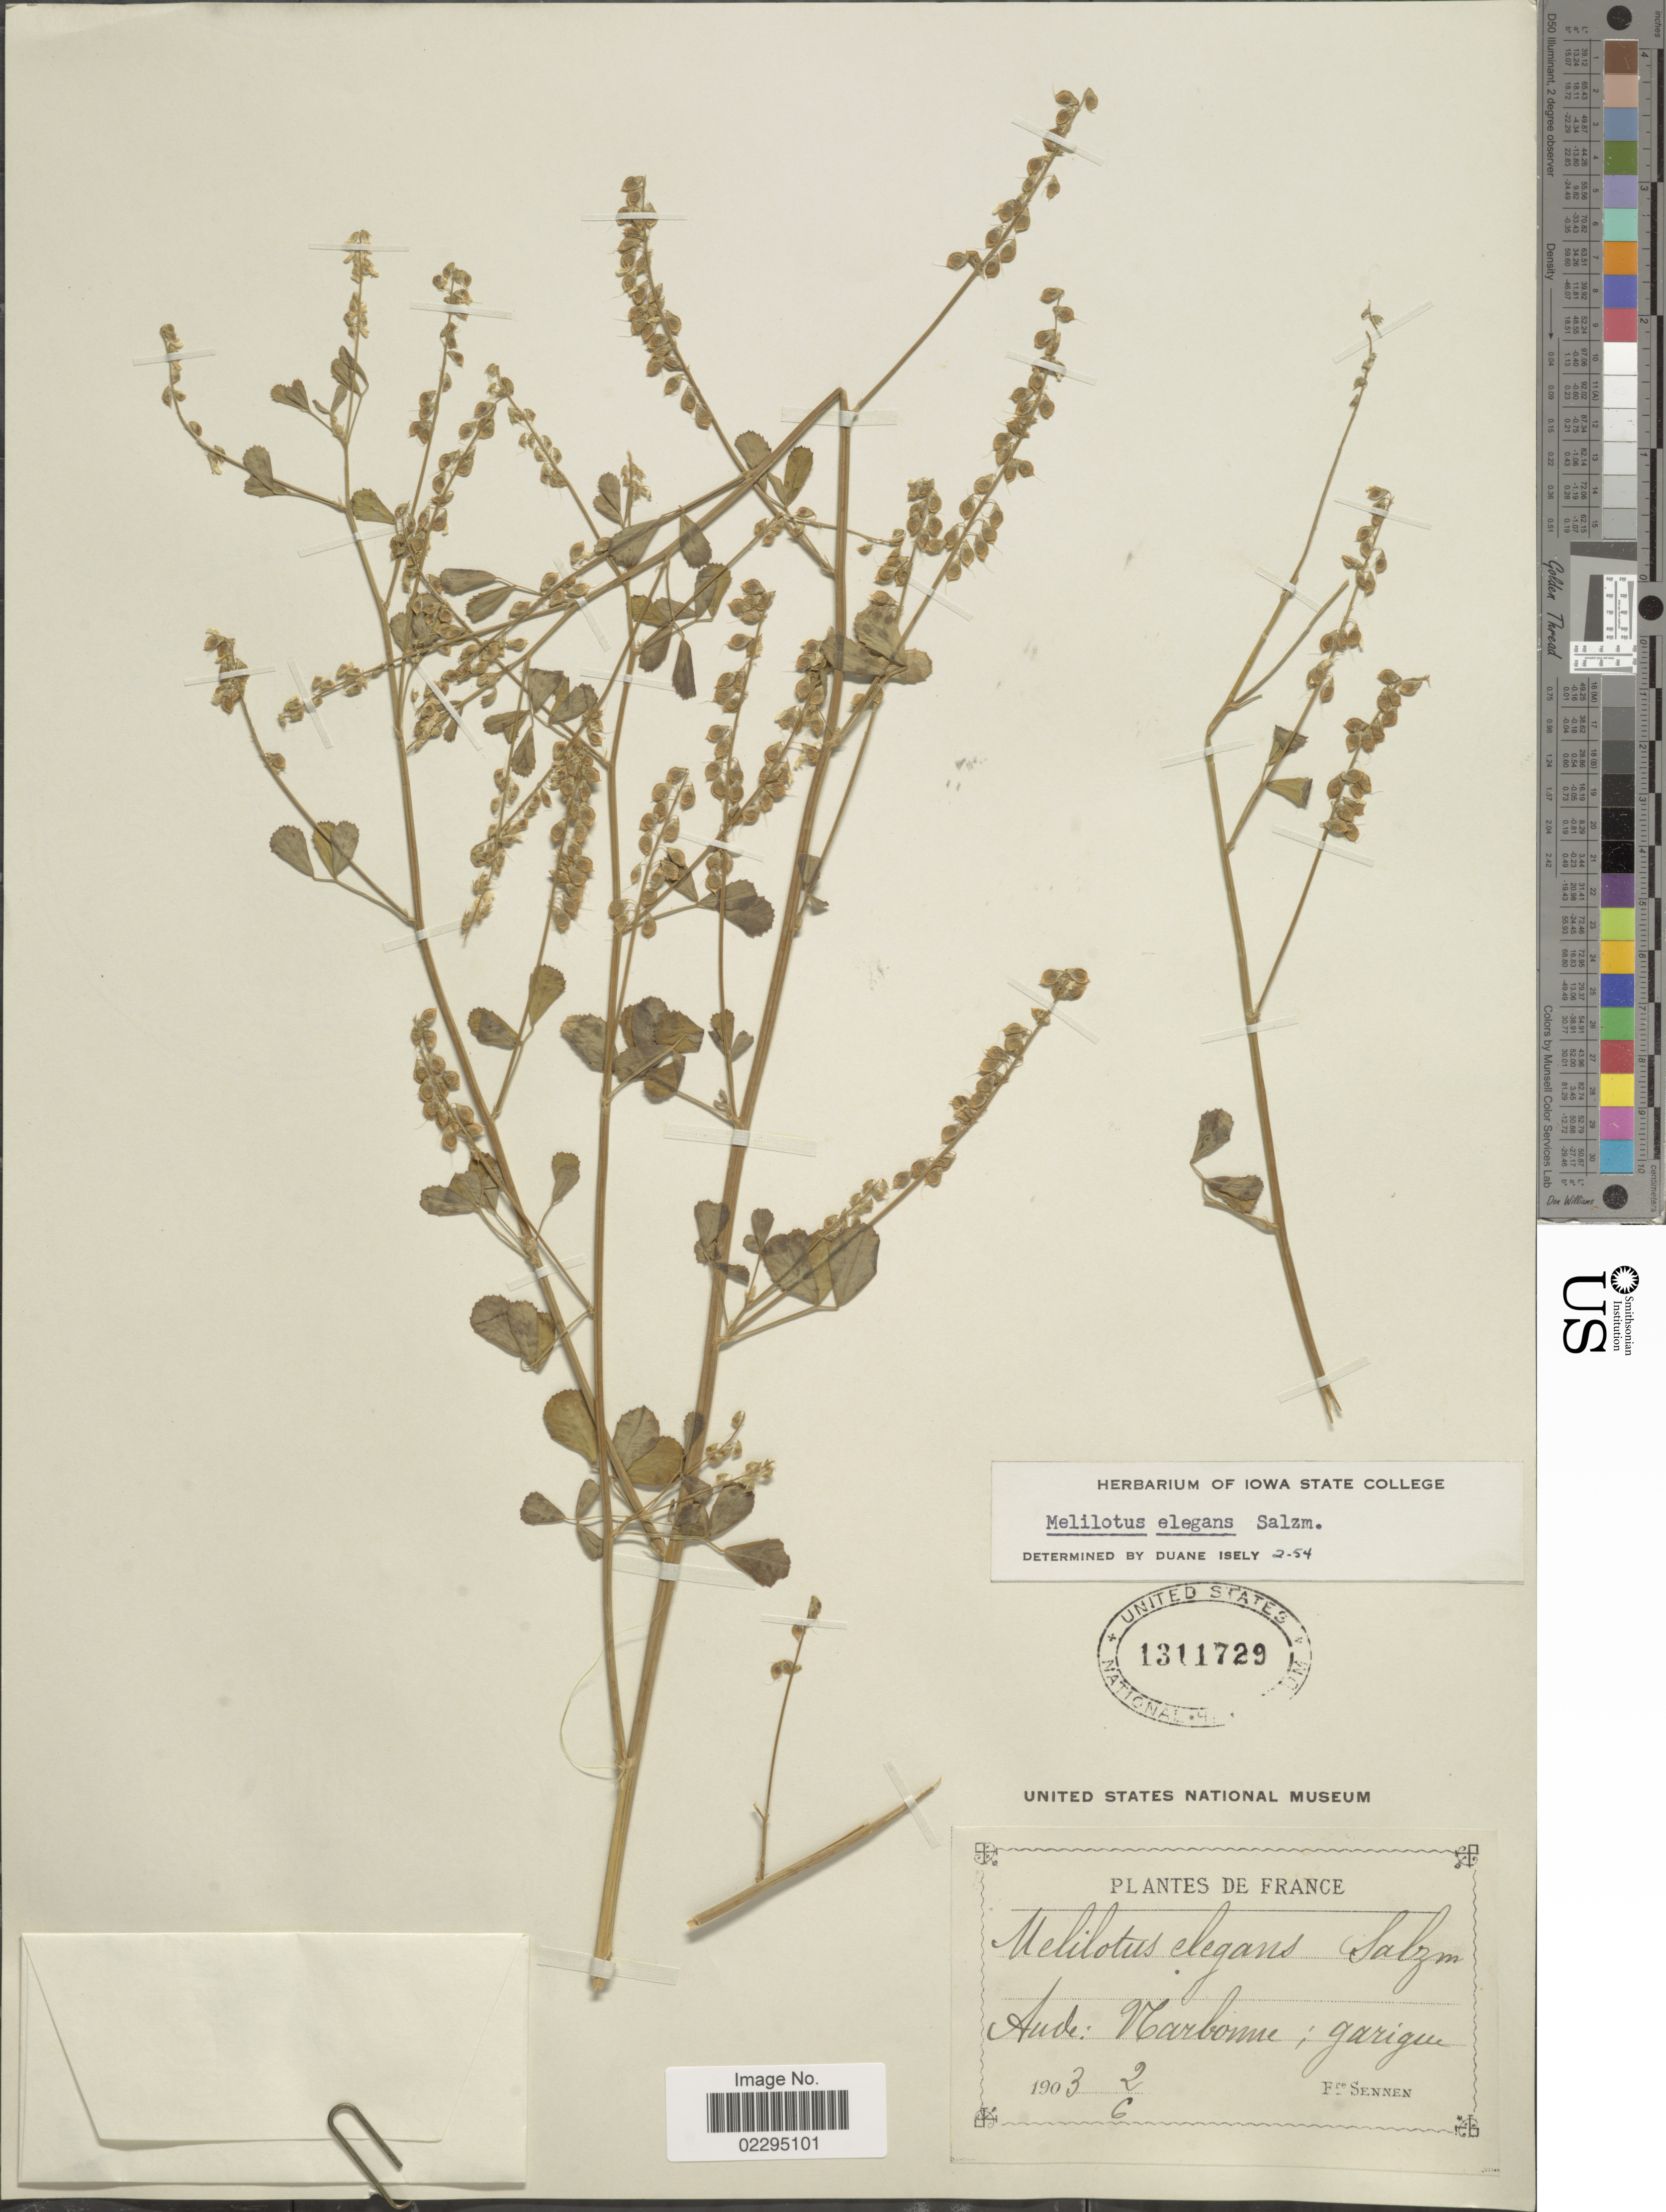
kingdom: Plantae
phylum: Tracheophyta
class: Magnoliopsida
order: Fabales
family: Fabaceae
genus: Melilotus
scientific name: Melilotus elegans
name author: Salzm. ex Ser.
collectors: E. Sennen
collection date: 1903-06-02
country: France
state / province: Occitanie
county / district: Aude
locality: France, Aude: Narbonne: garigu [interpreted].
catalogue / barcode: US 1311729